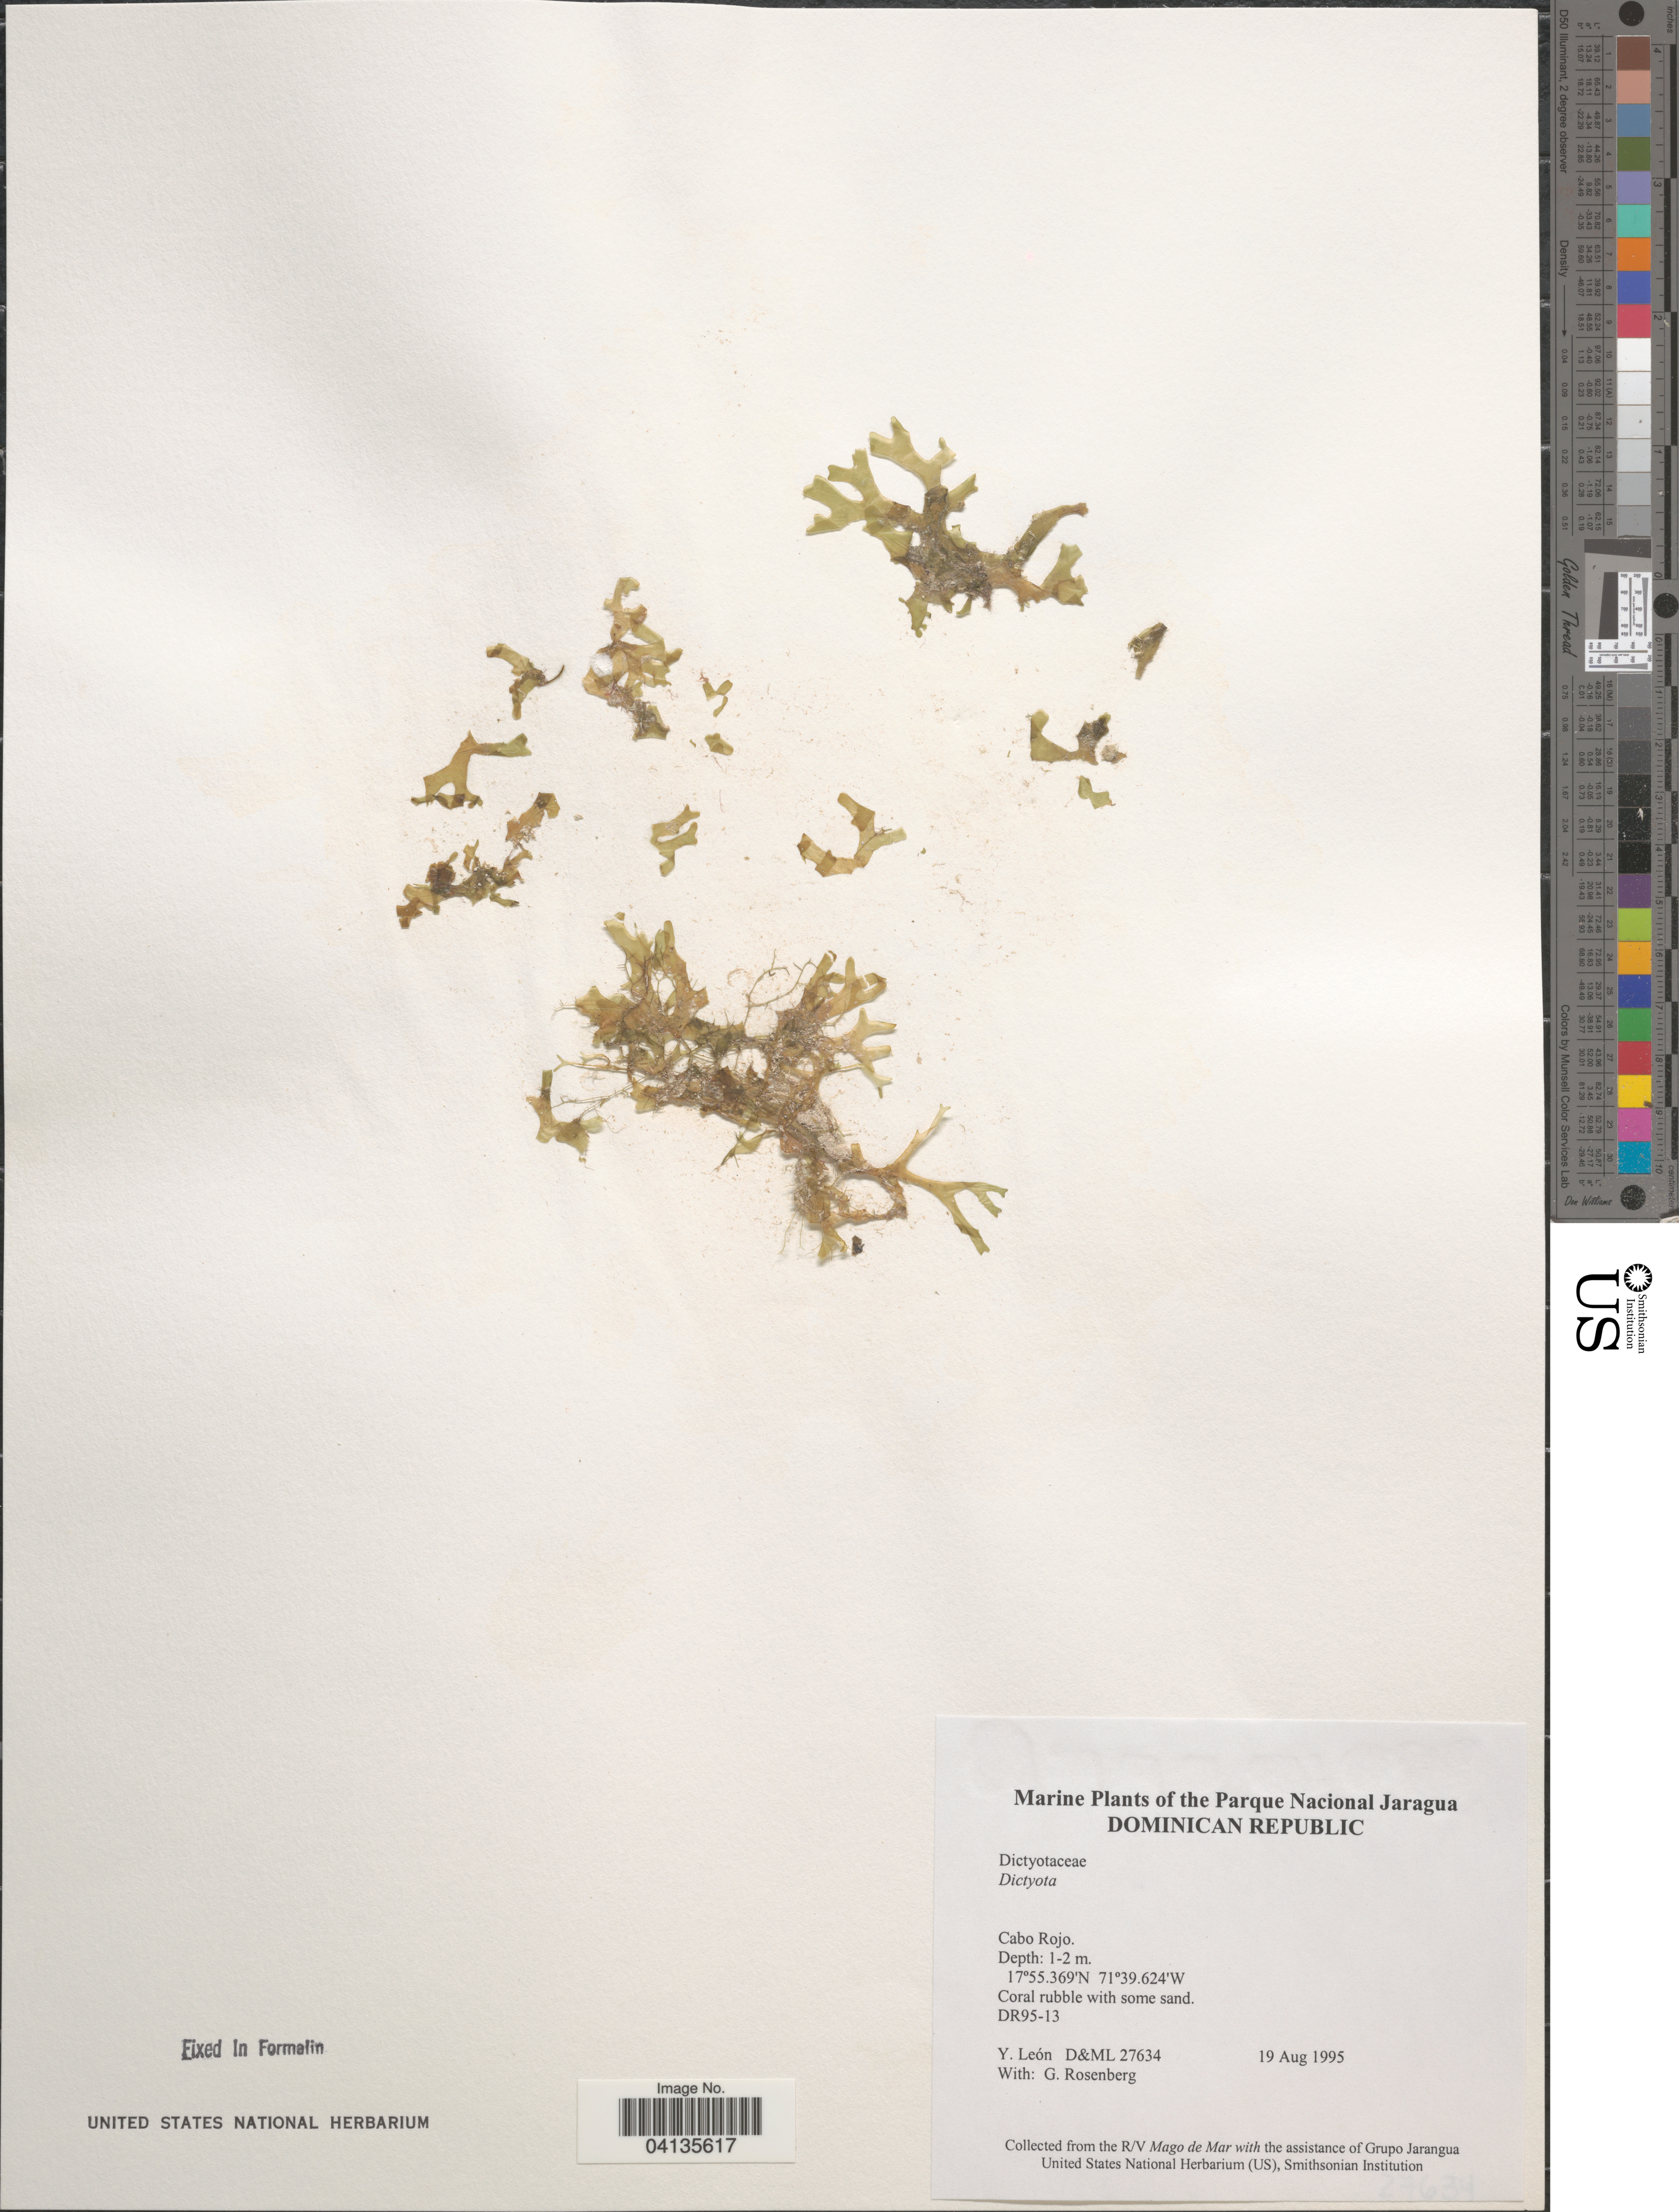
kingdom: Chromista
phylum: Ochrophyta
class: Phaeophyceae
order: Dictyotales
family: Dictyotaceae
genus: Dictyota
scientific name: Dictyota sp.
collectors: Y. León & G. Rosenberg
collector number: D&ML27634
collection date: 1995-08-19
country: Dominican Republic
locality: Parque Nacional Jaragua. Cabo Rojo.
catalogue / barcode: US 238530